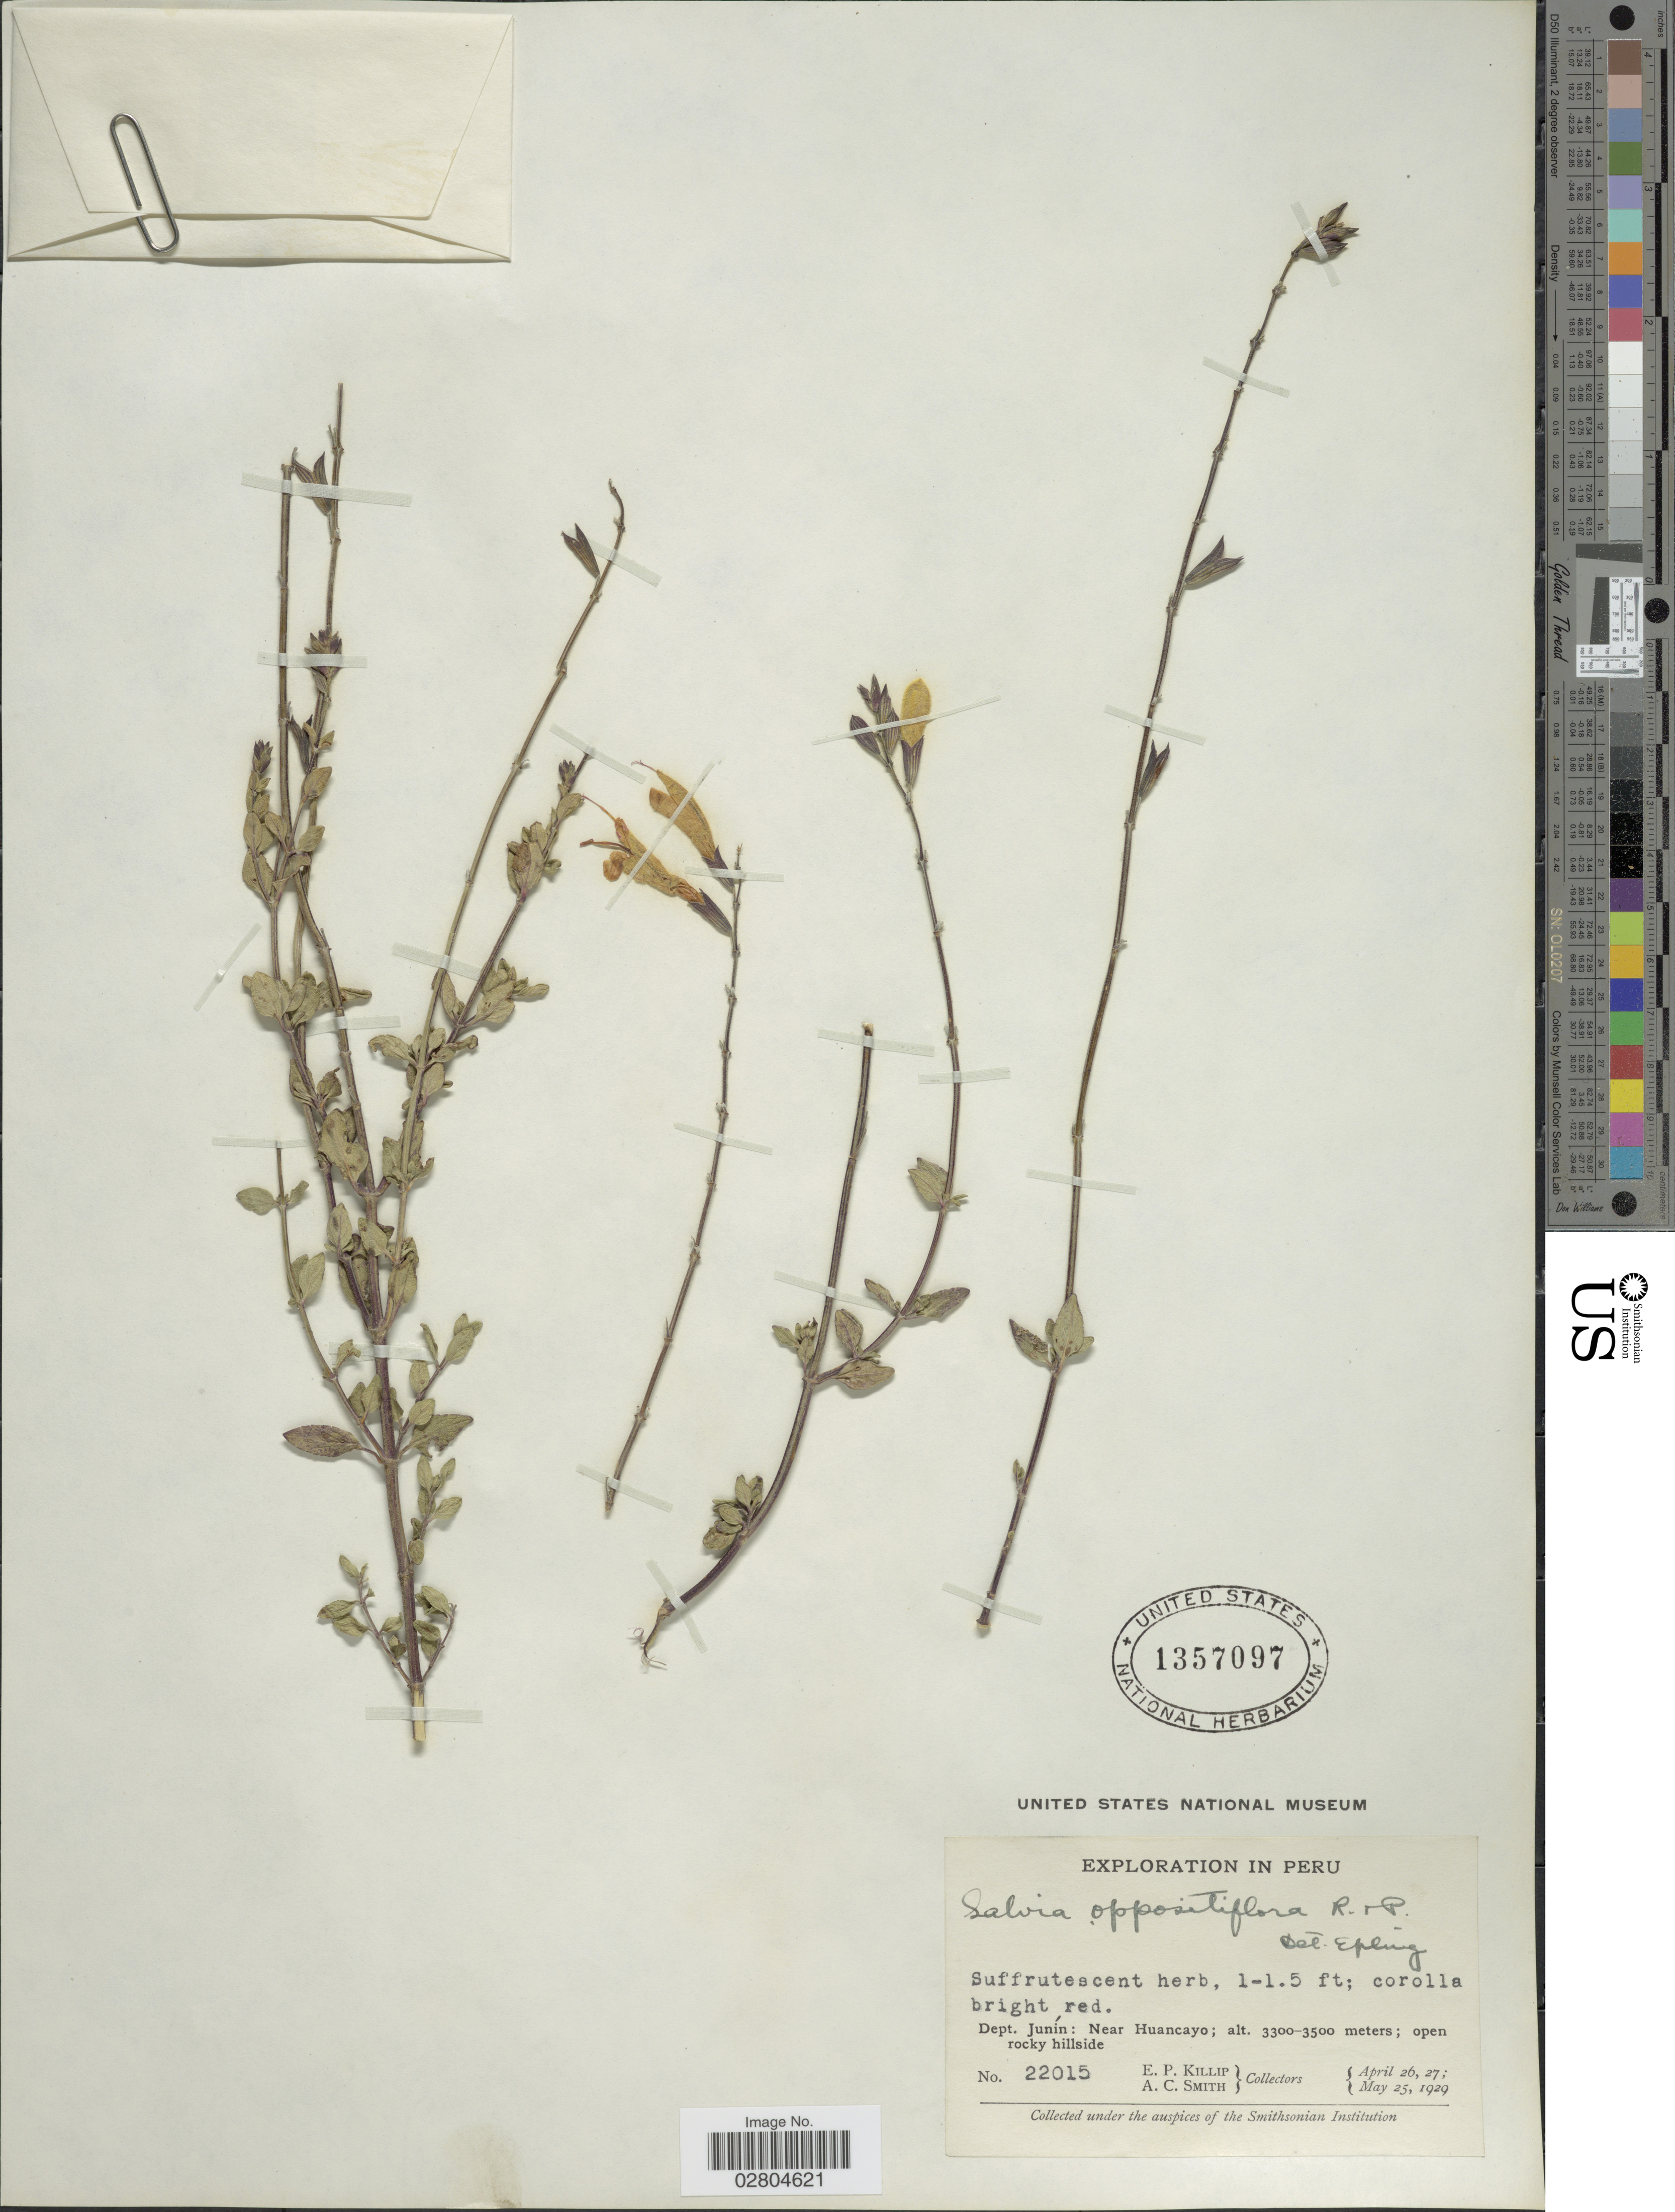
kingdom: Plantae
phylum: Tracheophyta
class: Magnoliopsida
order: Lamiales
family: Lamiaceae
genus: Salvia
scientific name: Salvia oppositiflora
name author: Ruiz & Pav.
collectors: E. P. Killip & A. C. Smith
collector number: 22015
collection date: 1929-04-26/1929-05-25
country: Peru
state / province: Junín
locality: Dept. Junín: Near Huancayo.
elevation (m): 3300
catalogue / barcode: US 1357097